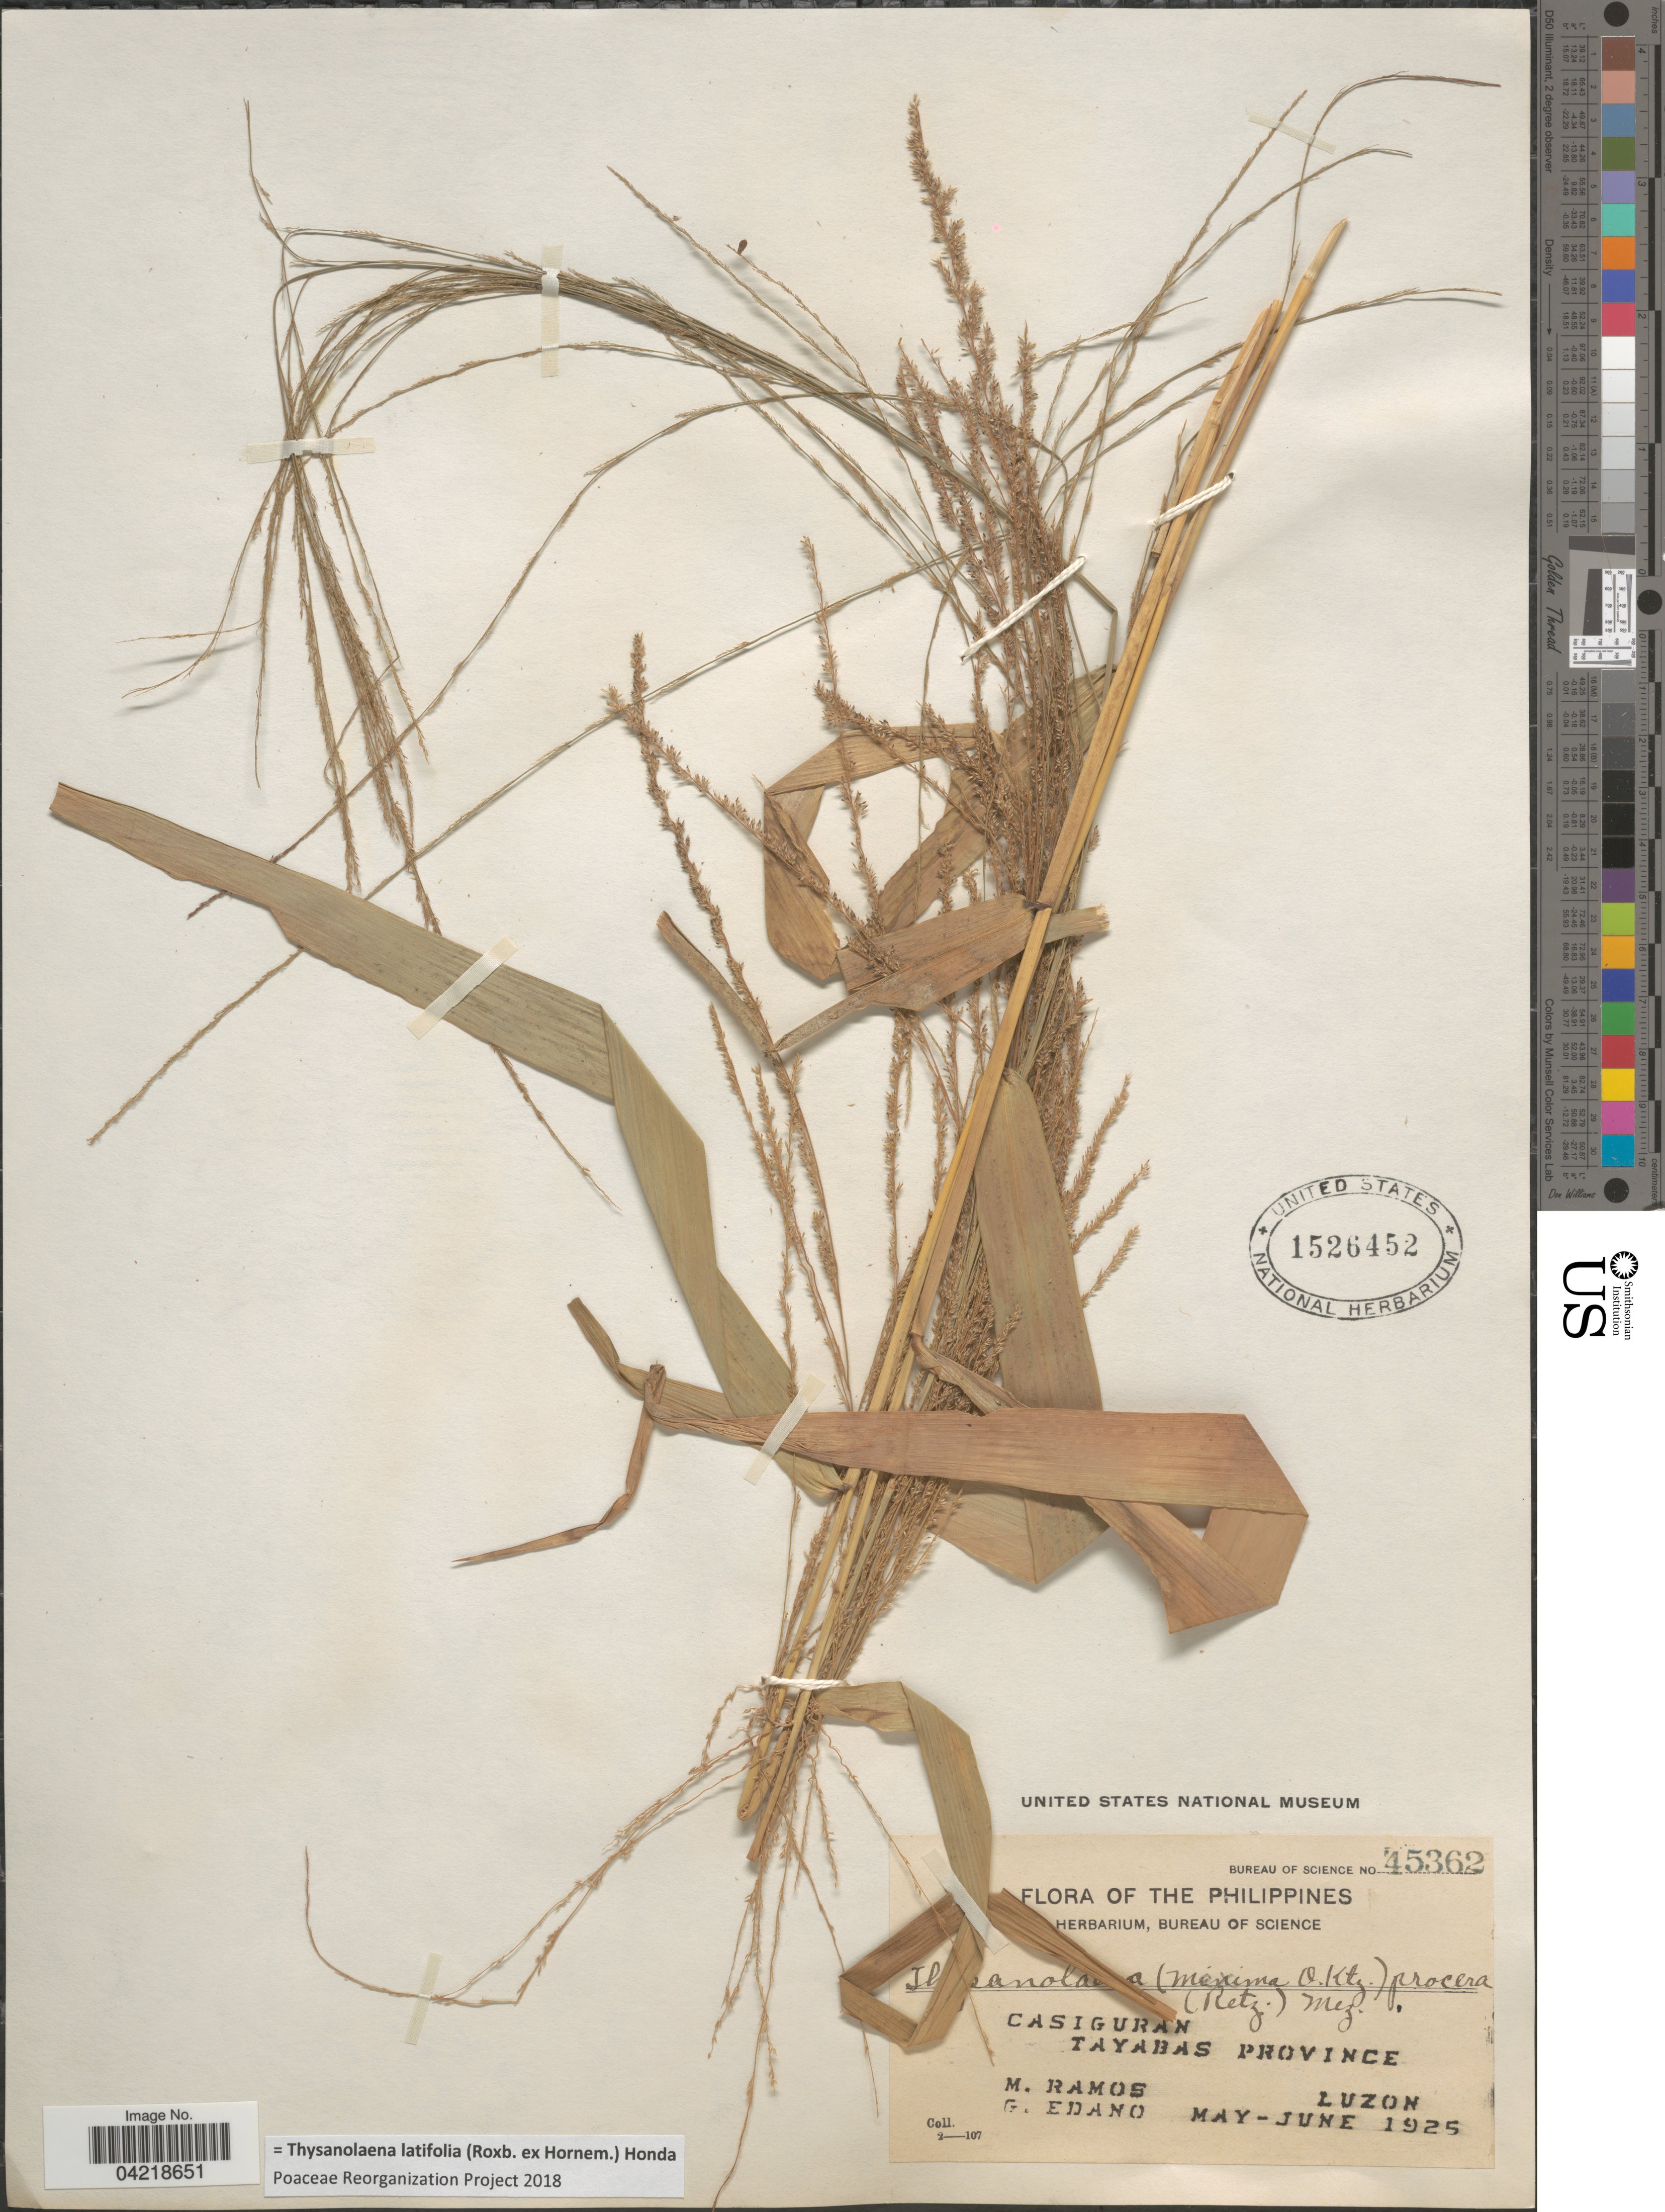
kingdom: Plantae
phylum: Tracheophyta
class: Liliopsida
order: Poales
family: Poaceae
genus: Thysanolaena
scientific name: Thysanolaena latifolia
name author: (Roxb. ex Hornem.) Honda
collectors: M. Ramos & G. Edaño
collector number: Bureau of Science 45362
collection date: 1925-05/1925-06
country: Philippines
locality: Casiguran. Tayabas Province. Luzon.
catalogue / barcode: US 1526452